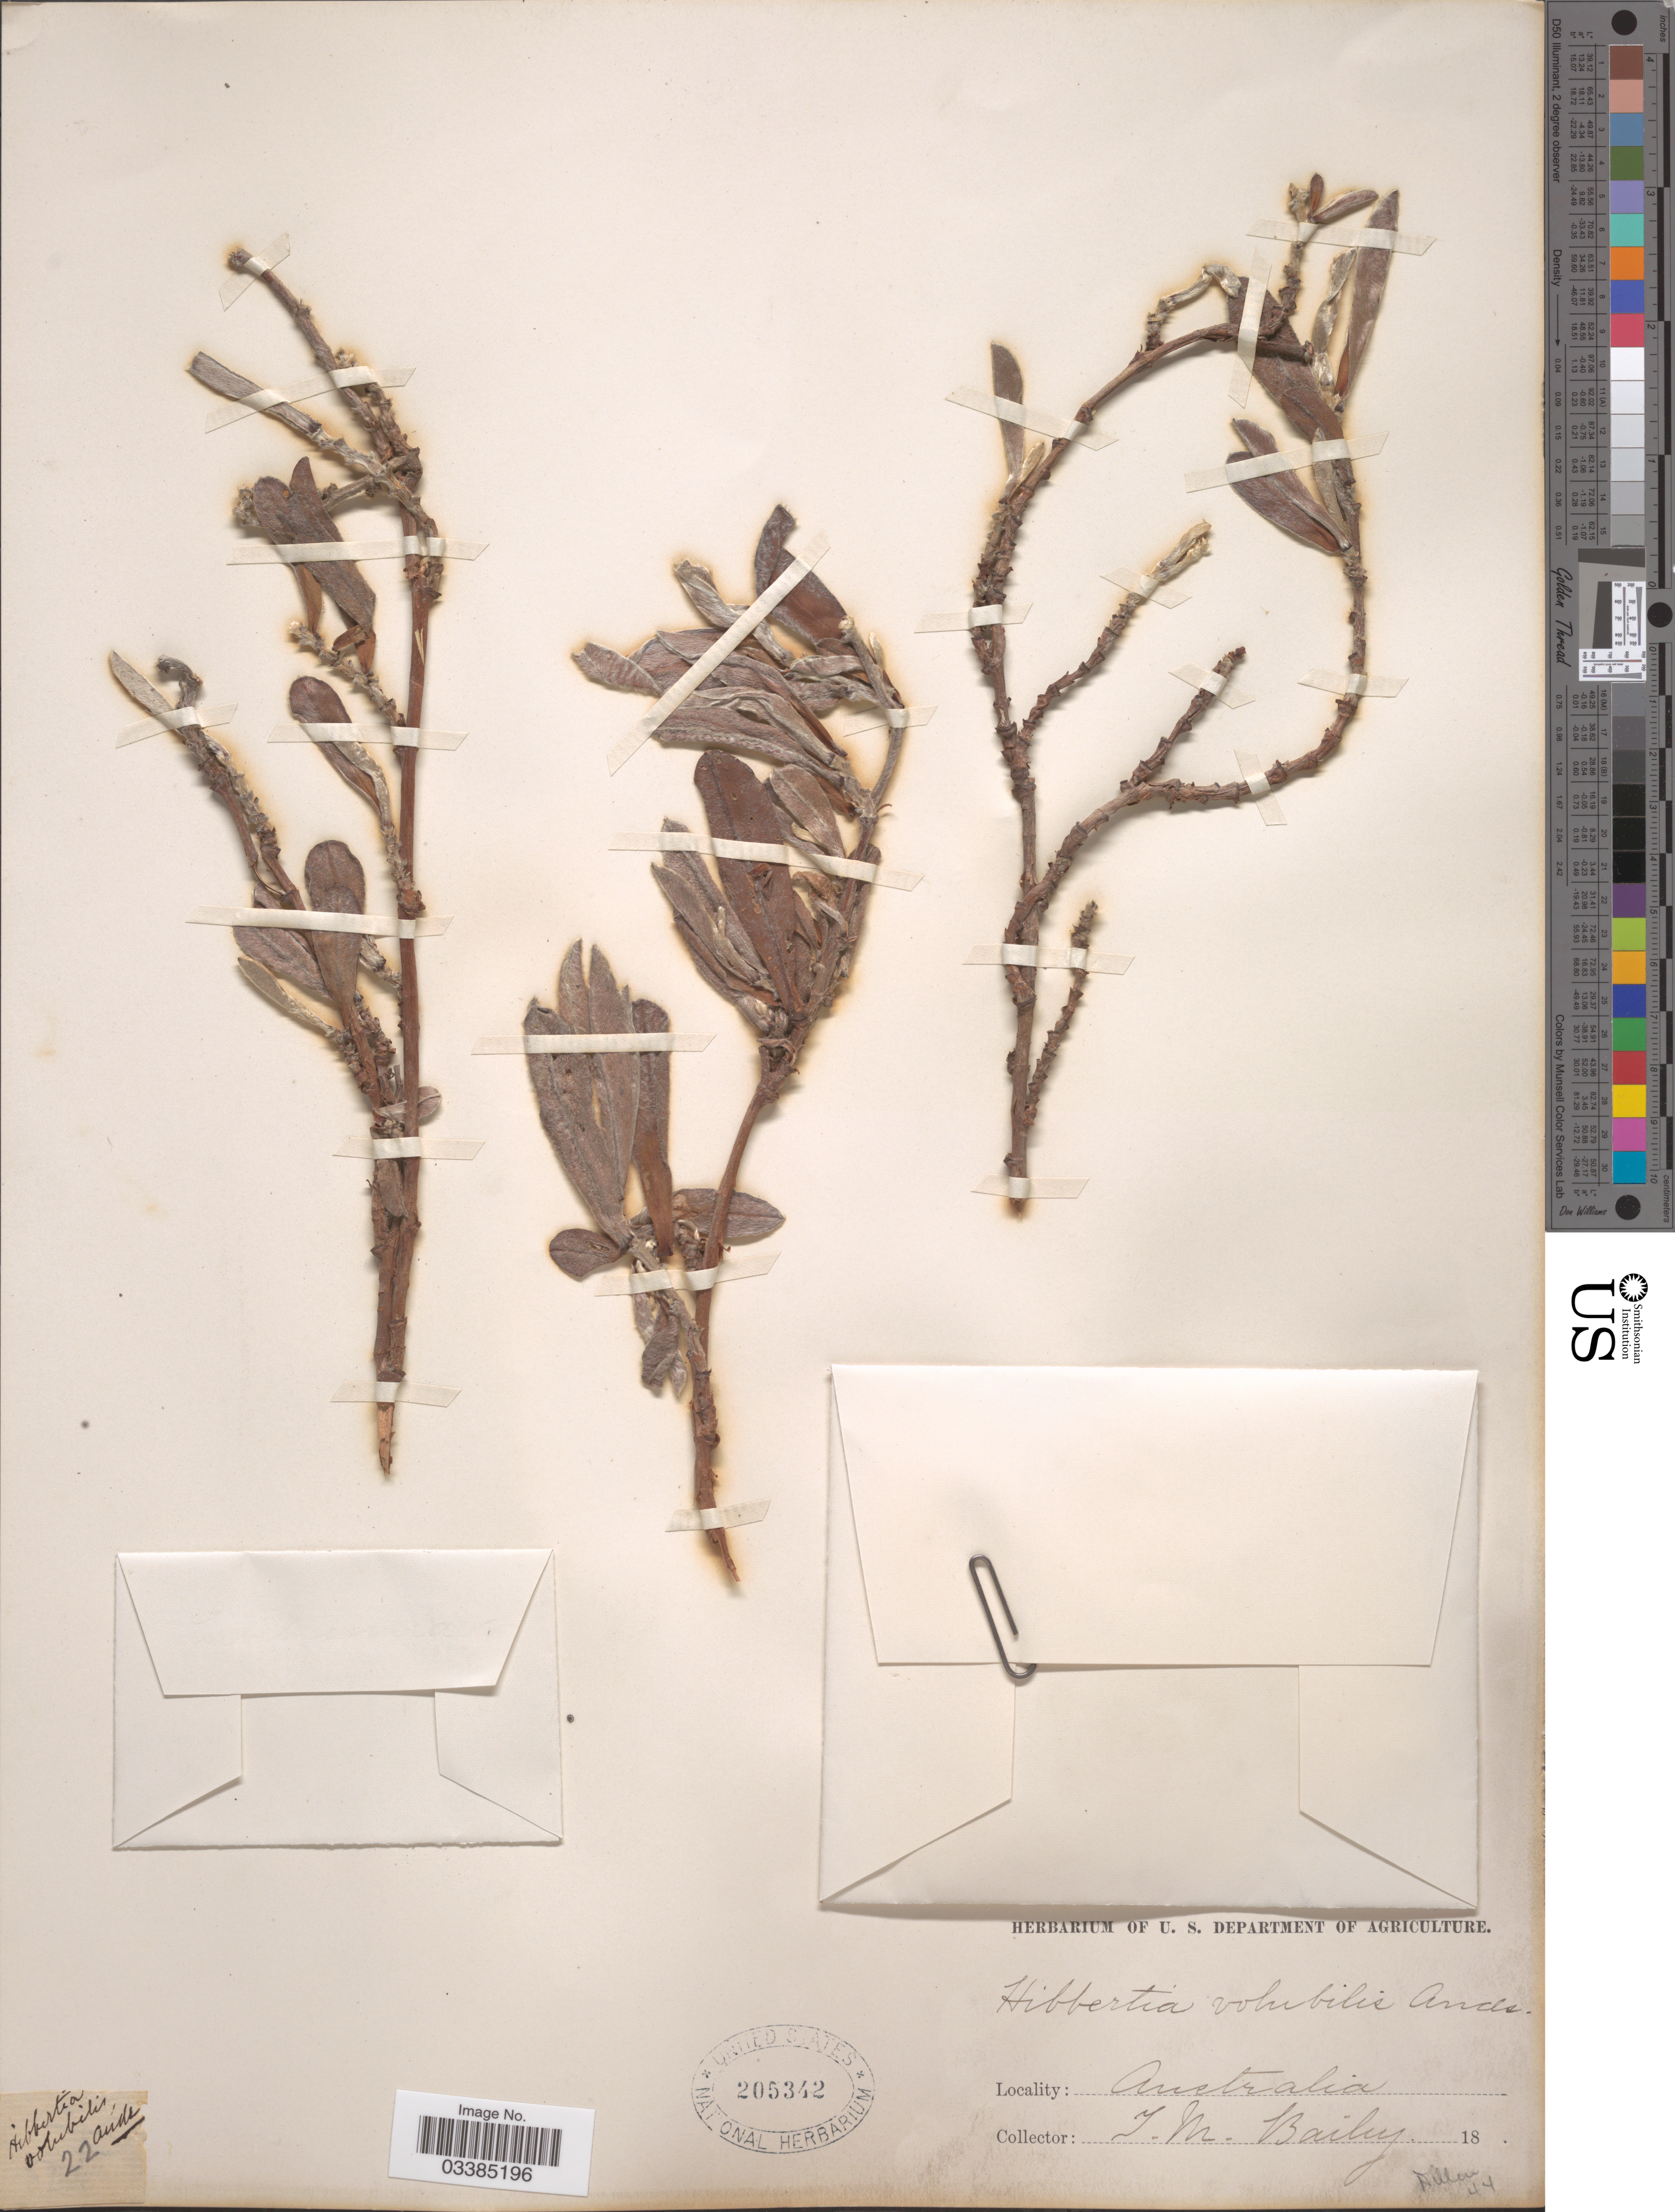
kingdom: Plantae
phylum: Tracheophyta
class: Magnoliopsida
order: Dilleniales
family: Dilleniaceae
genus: Hibbertia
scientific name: Hibbertia volubilis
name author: Andrews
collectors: F. M. Bailey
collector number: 44?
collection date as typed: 18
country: Australia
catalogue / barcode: US 205342